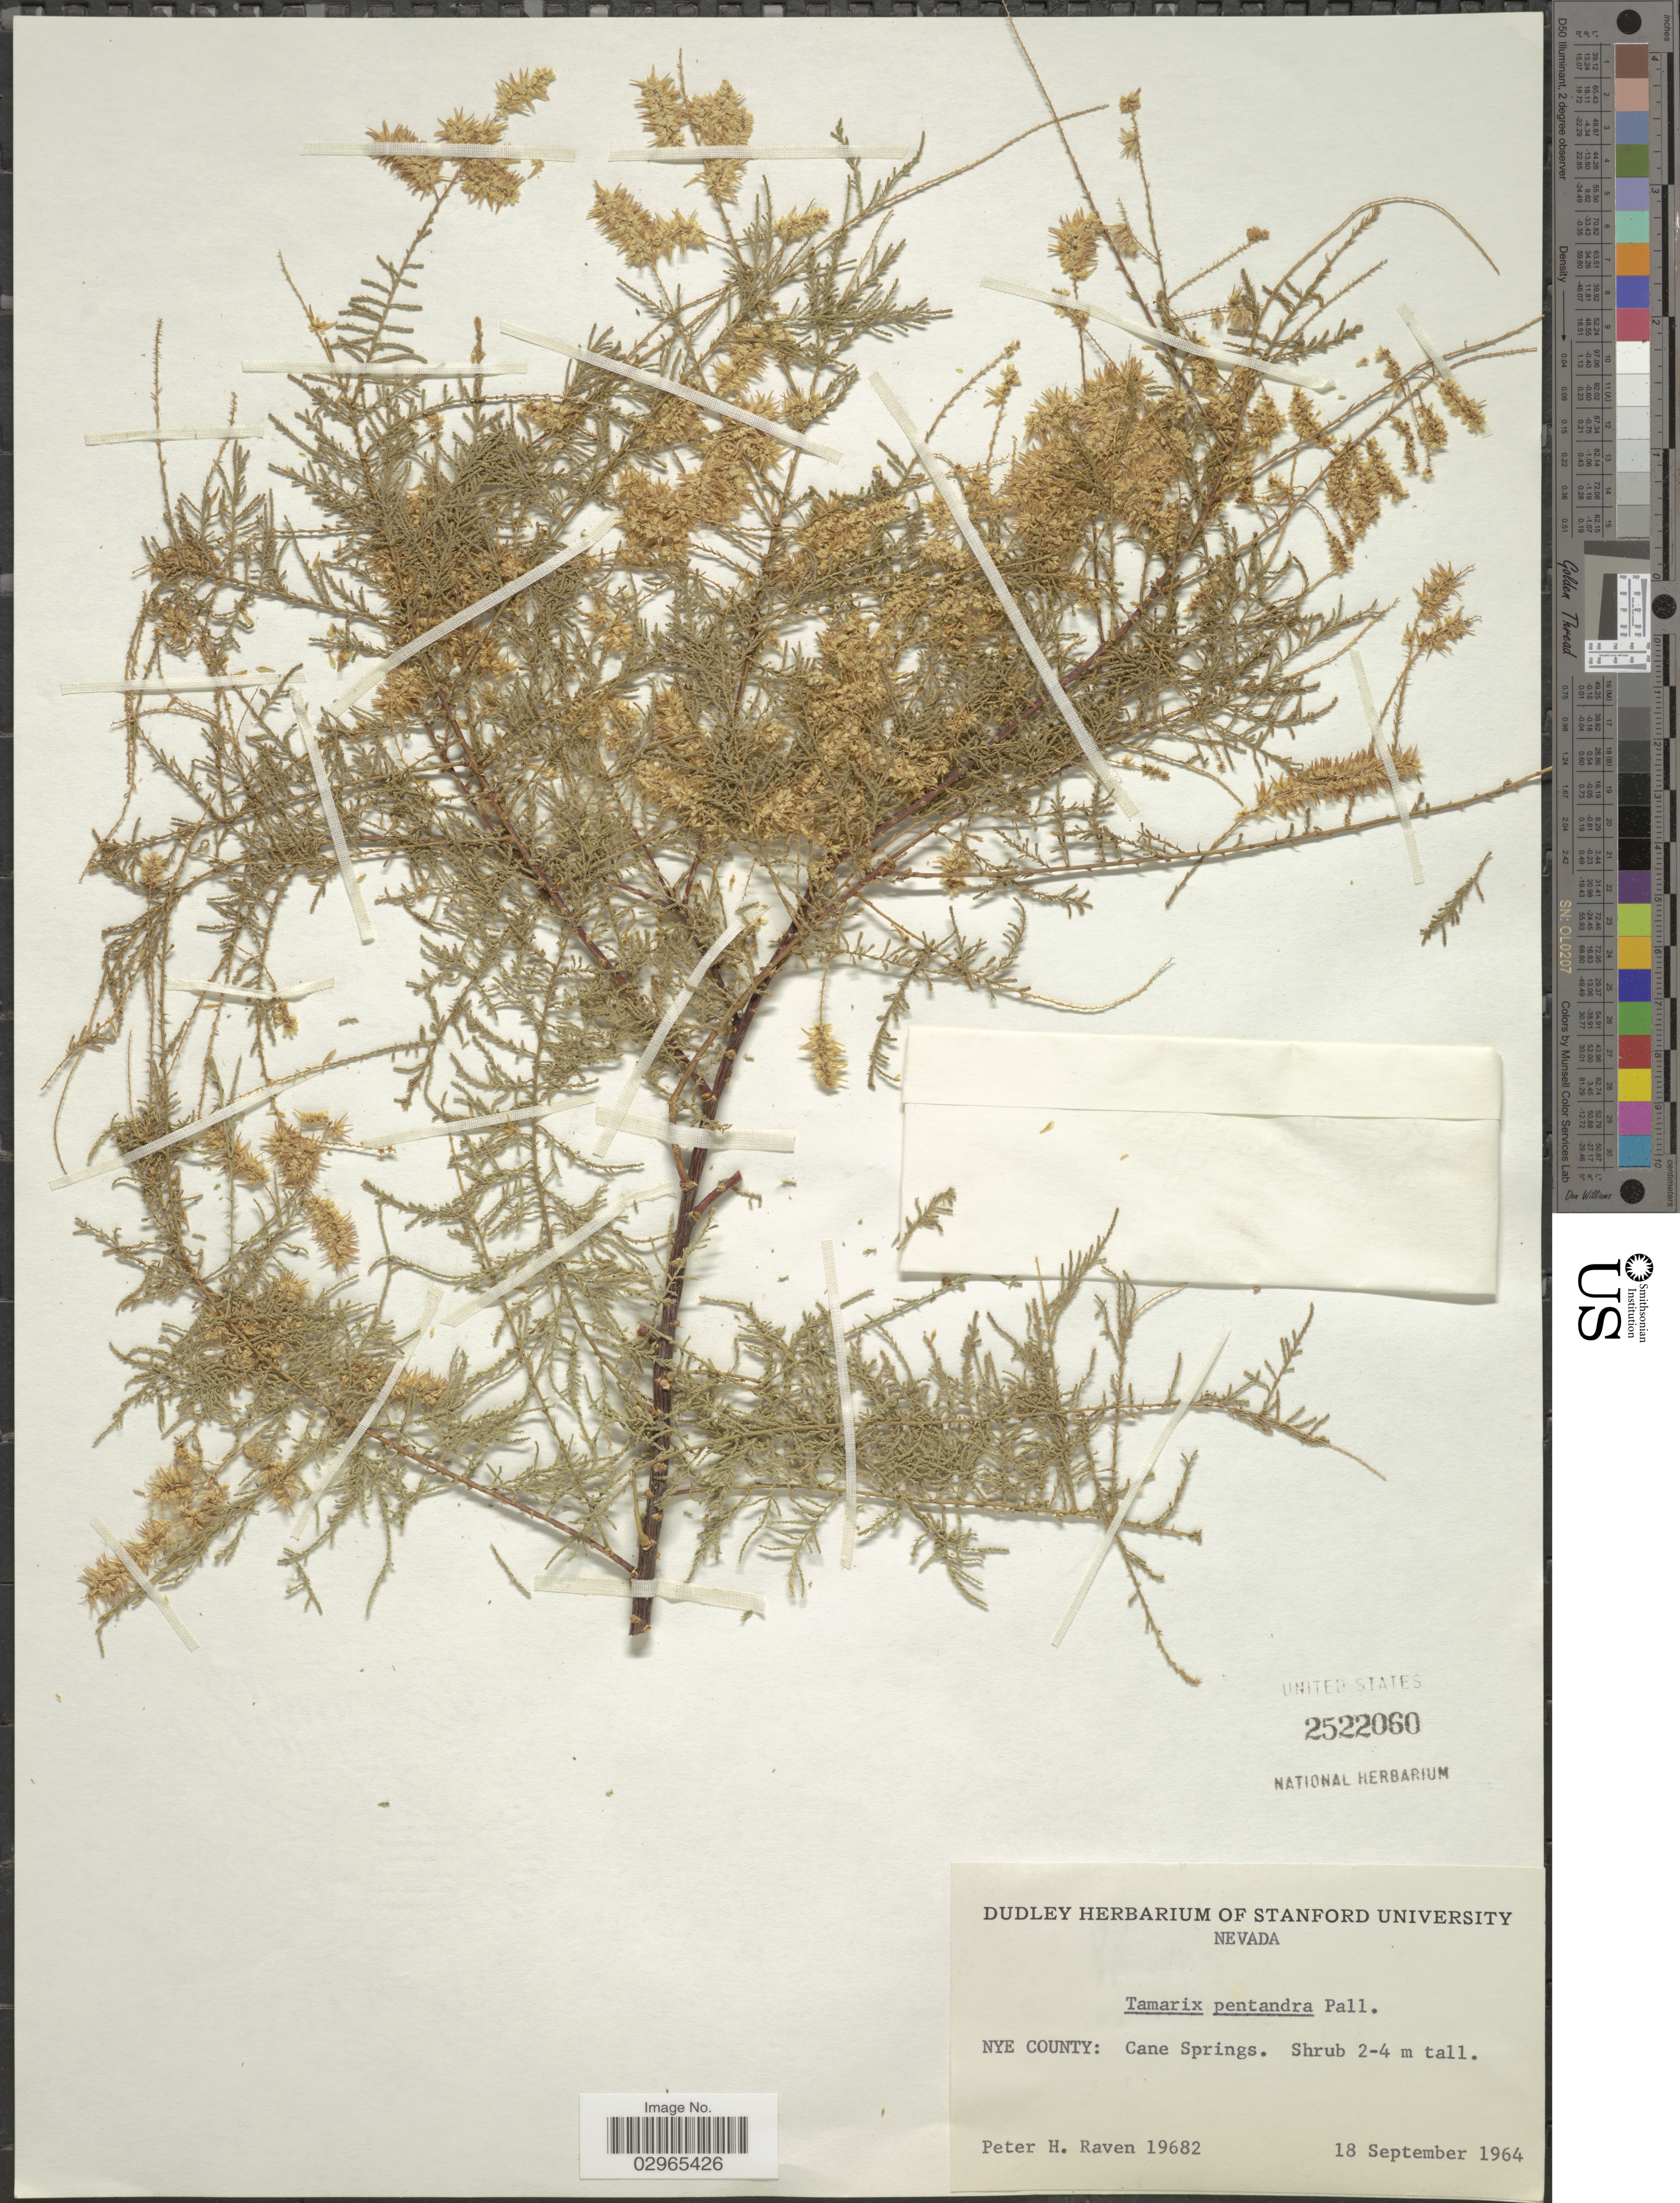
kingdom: Plantae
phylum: Tracheophyta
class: Magnoliopsida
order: Caryophyllales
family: Tamaricaceae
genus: Tamarix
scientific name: Tamarix chinensis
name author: Lour.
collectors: P. Raven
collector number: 19682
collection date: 1964-09-18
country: United States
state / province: Nevada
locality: Nye County: Cane Springs.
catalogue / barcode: US 2522060